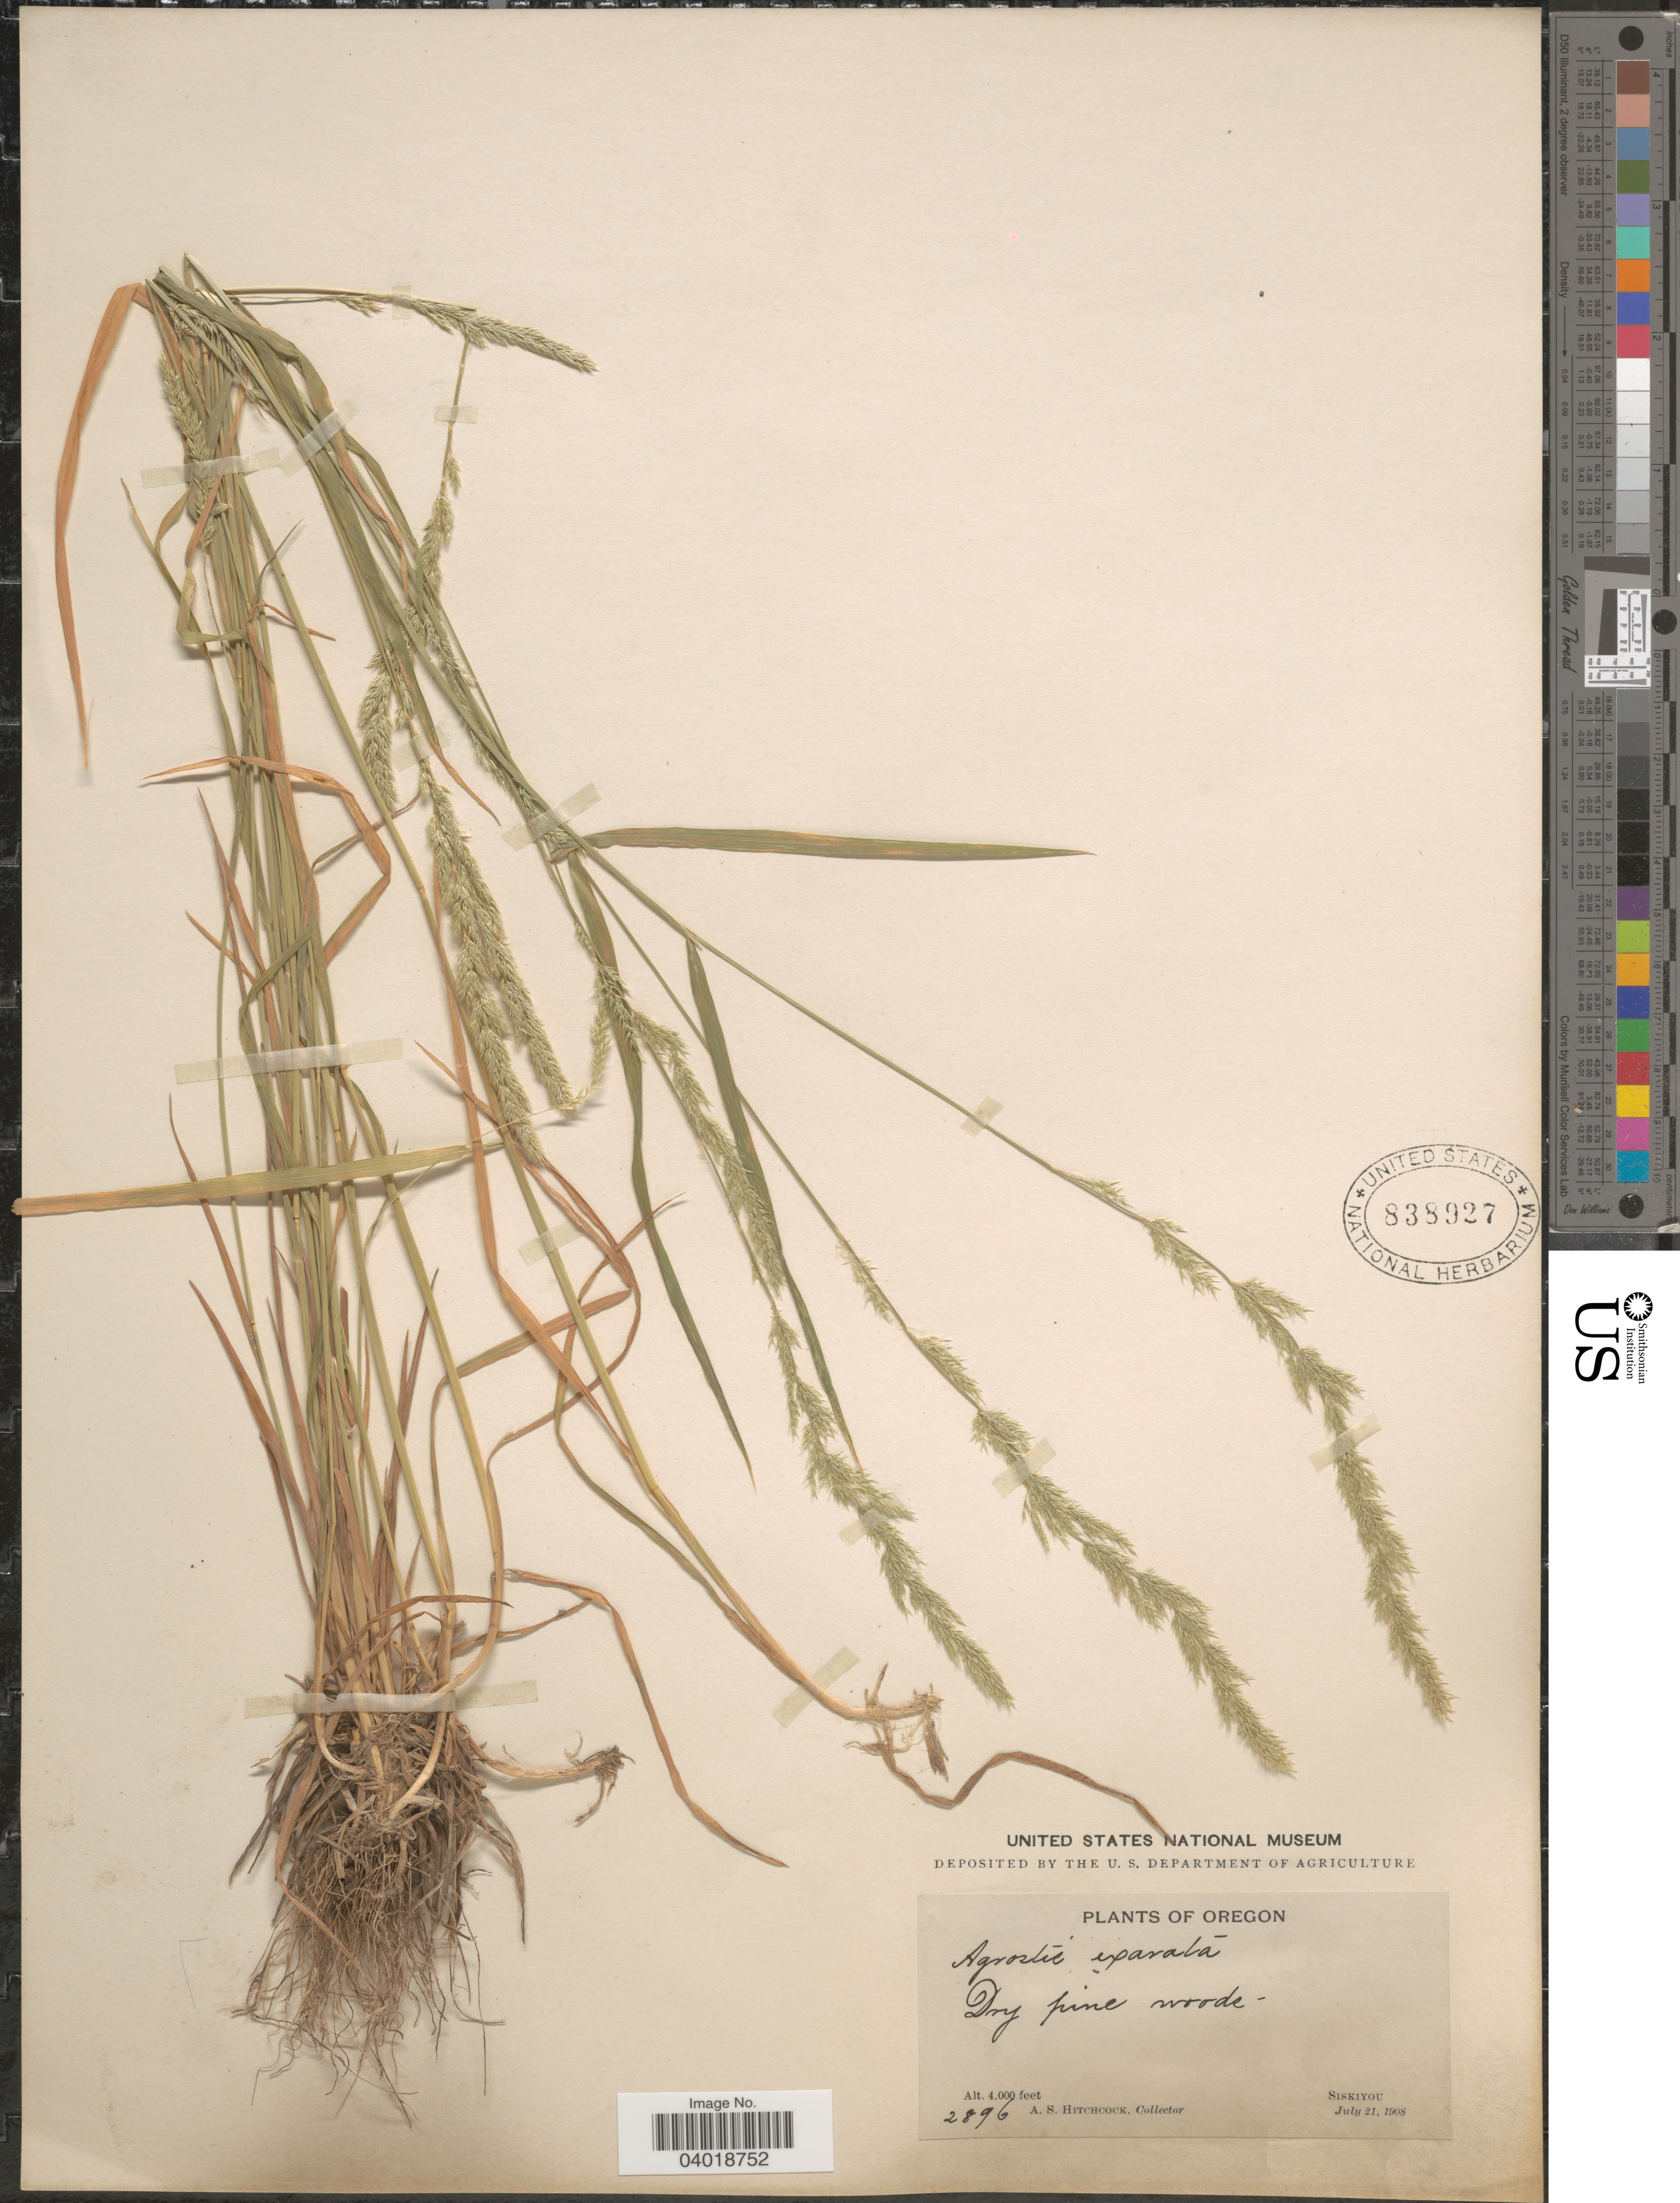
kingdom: Plantae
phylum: Tracheophyta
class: Liliopsida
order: Poales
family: Poaceae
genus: Agrostis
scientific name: Agrostis exarata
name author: Trin.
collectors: A. S. Hitchcock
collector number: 2896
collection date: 1908-07-21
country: United States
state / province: Oregon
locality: Dry pine woods. Siskiyou.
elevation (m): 1219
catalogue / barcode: US 838927